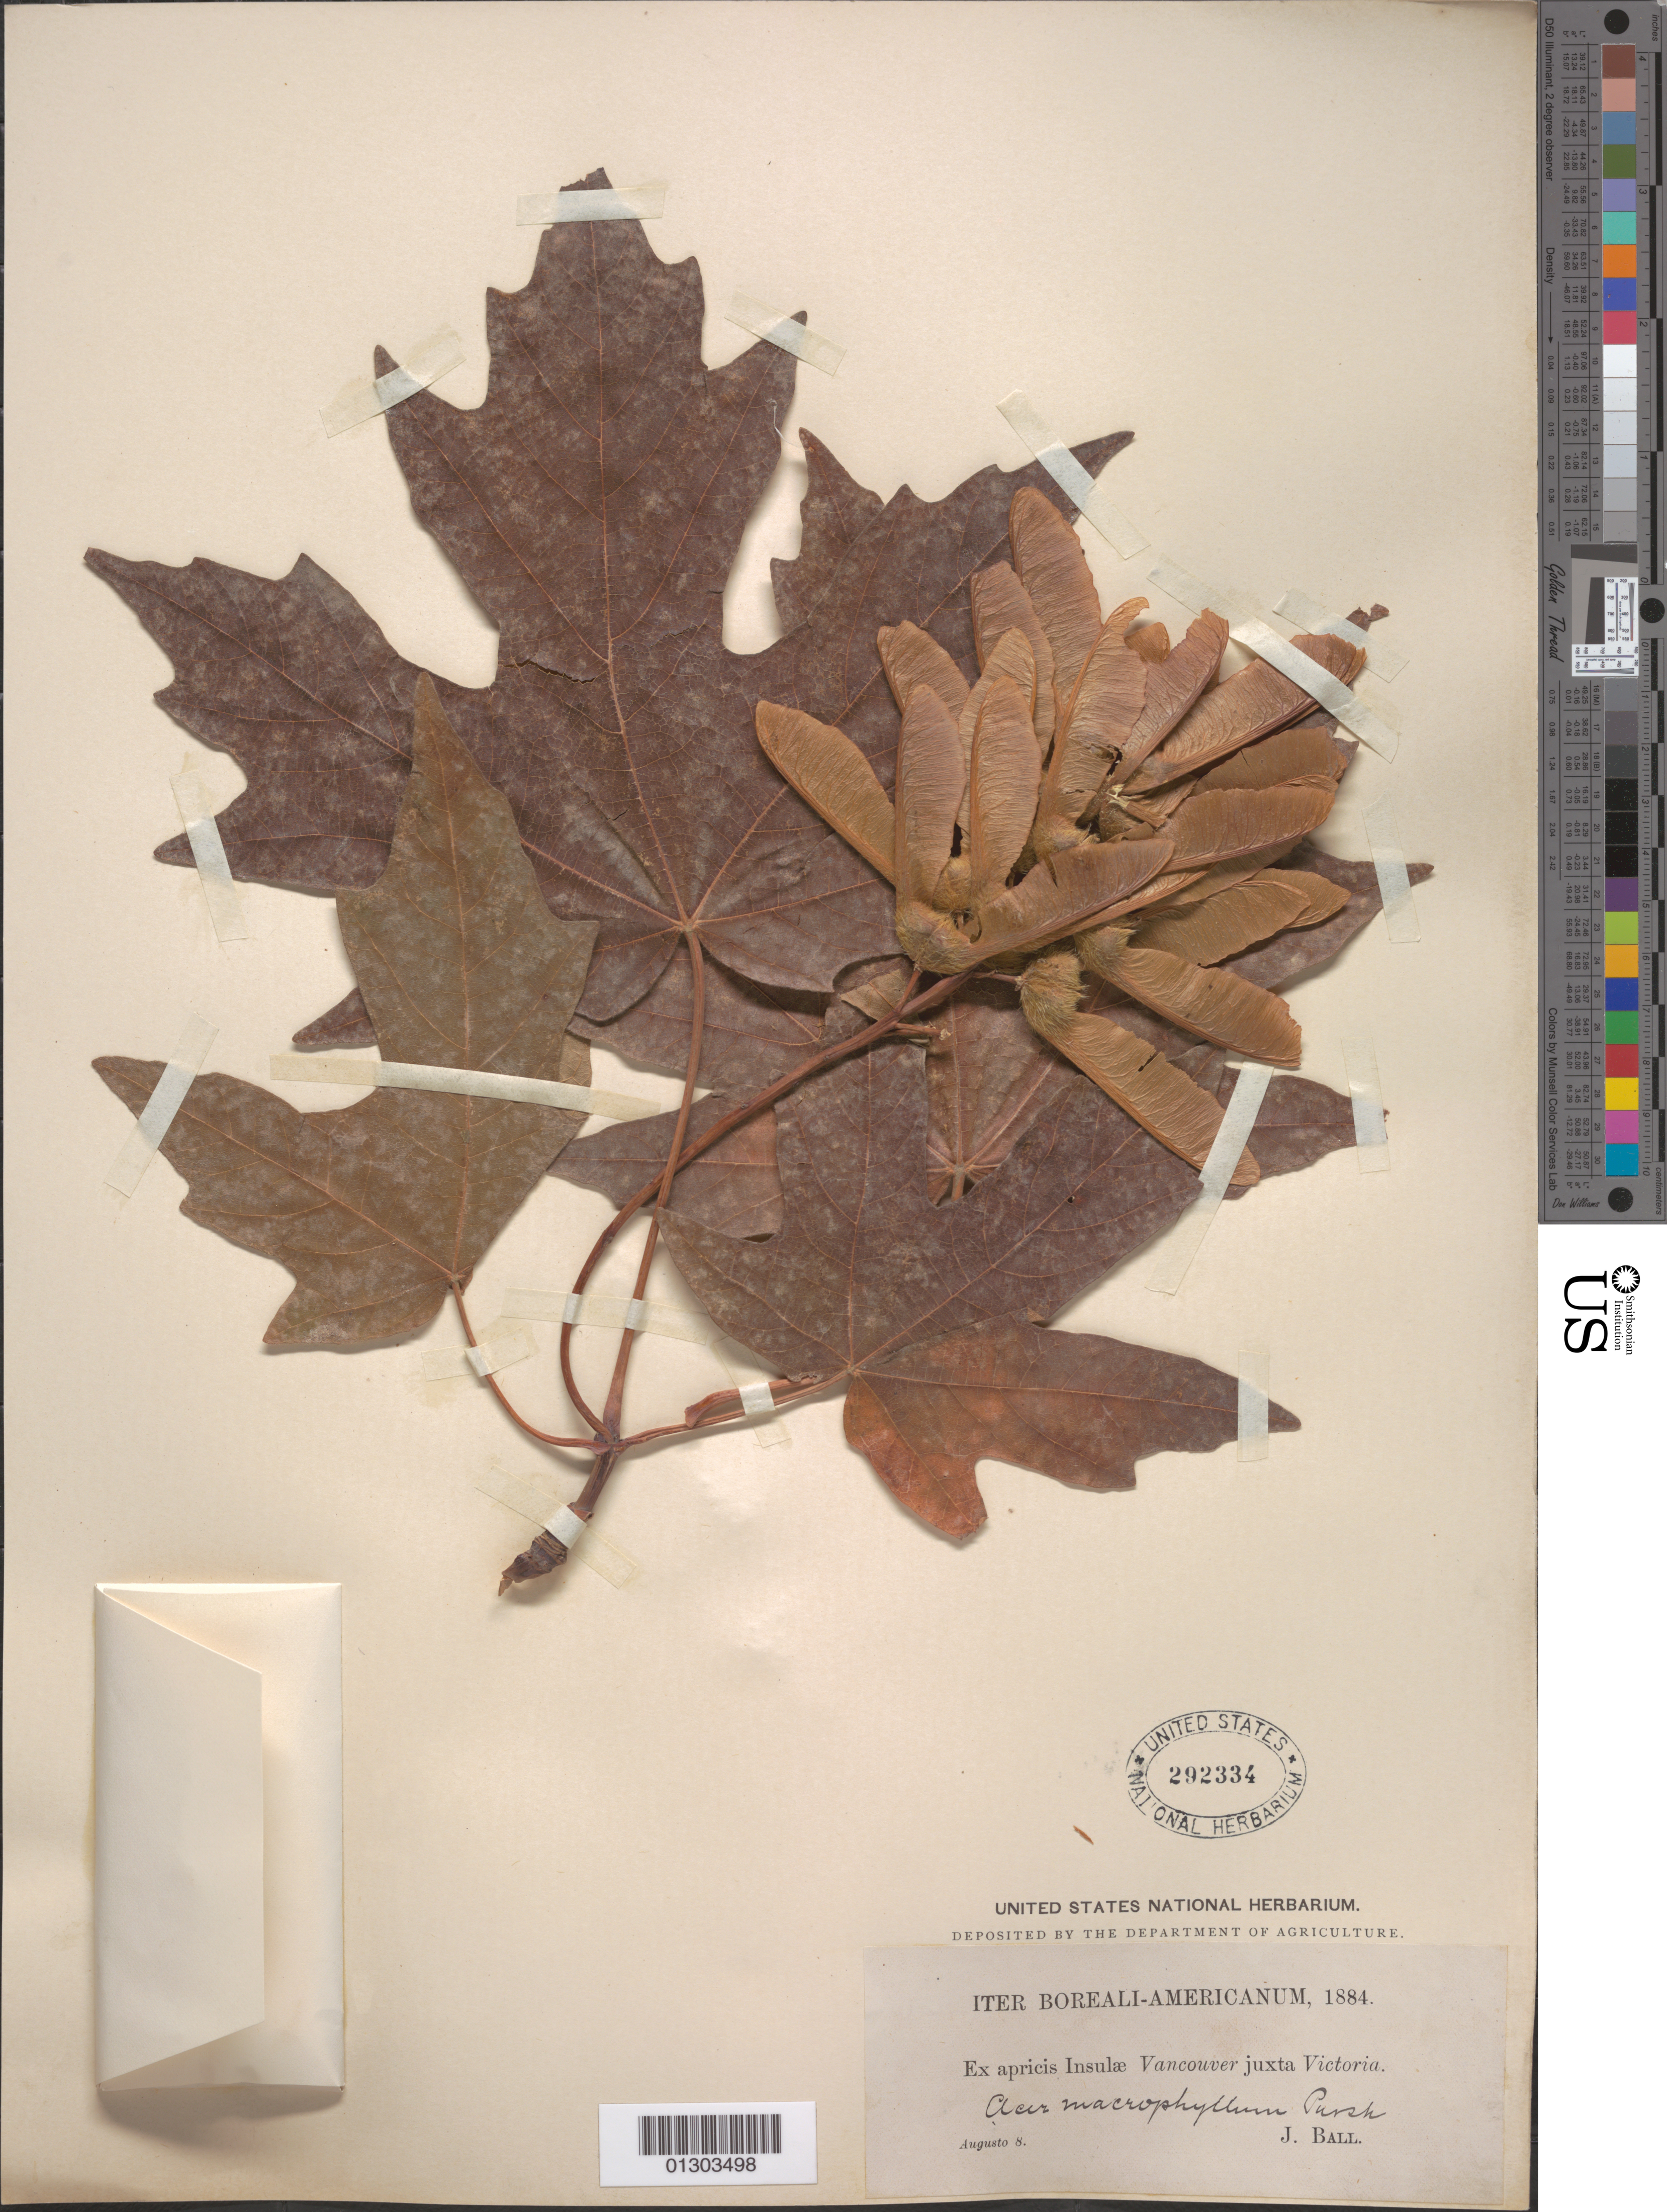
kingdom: Plantae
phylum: Tracheophyta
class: Magnoliopsida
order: Sapindales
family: Sapindaceae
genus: Acer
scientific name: Acer macrophyllum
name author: Pursh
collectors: J. Ball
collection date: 1884-08-08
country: Canada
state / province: British Columbia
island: Vancouver I.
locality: Victoria, Vancouver Island.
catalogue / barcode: US 292334